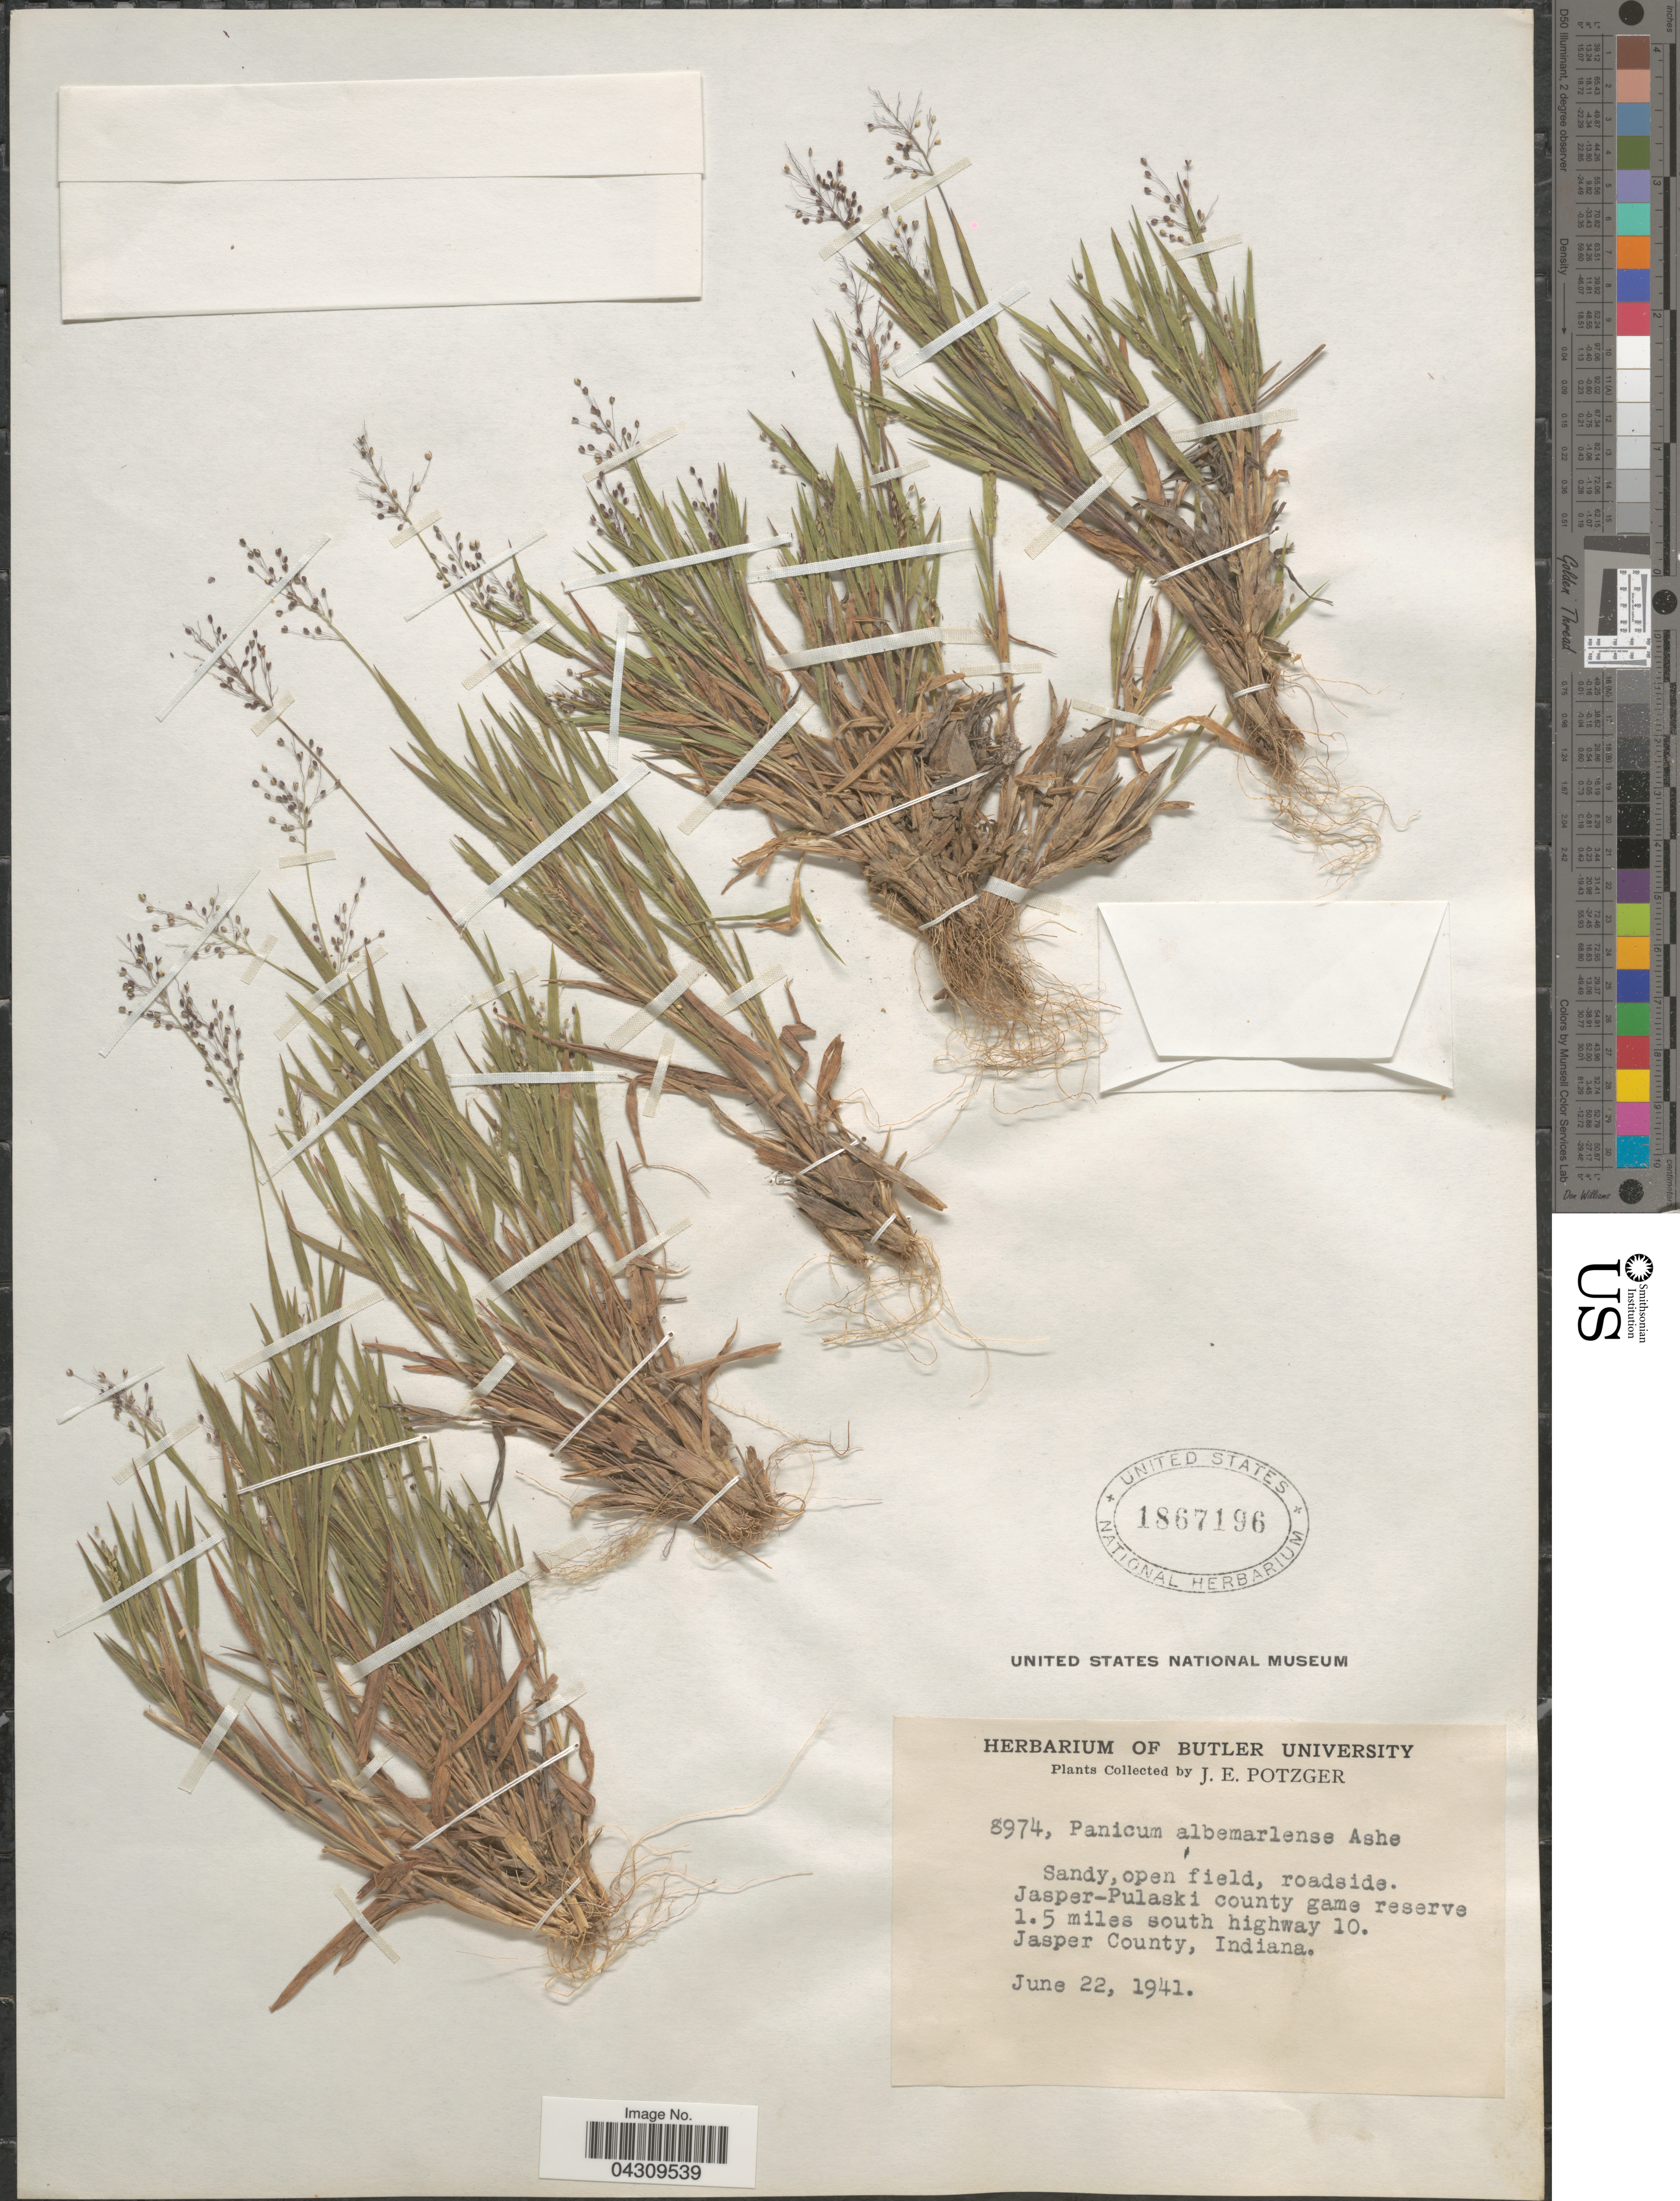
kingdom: Plantae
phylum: Tracheophyta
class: Liliopsida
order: Poales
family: Poaceae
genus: Dichanthelium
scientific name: Dichanthelium acuminatum var. acuminatum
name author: (Sw.) Gould & C.A. Clark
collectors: J. Potzger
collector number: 8974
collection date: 1941-06-22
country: United States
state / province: Indiana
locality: Sandy, open field, roadside. Jasper-Pulaski county game reserve 1.5 miles south highway 10. Jasper County.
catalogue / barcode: US 1867196